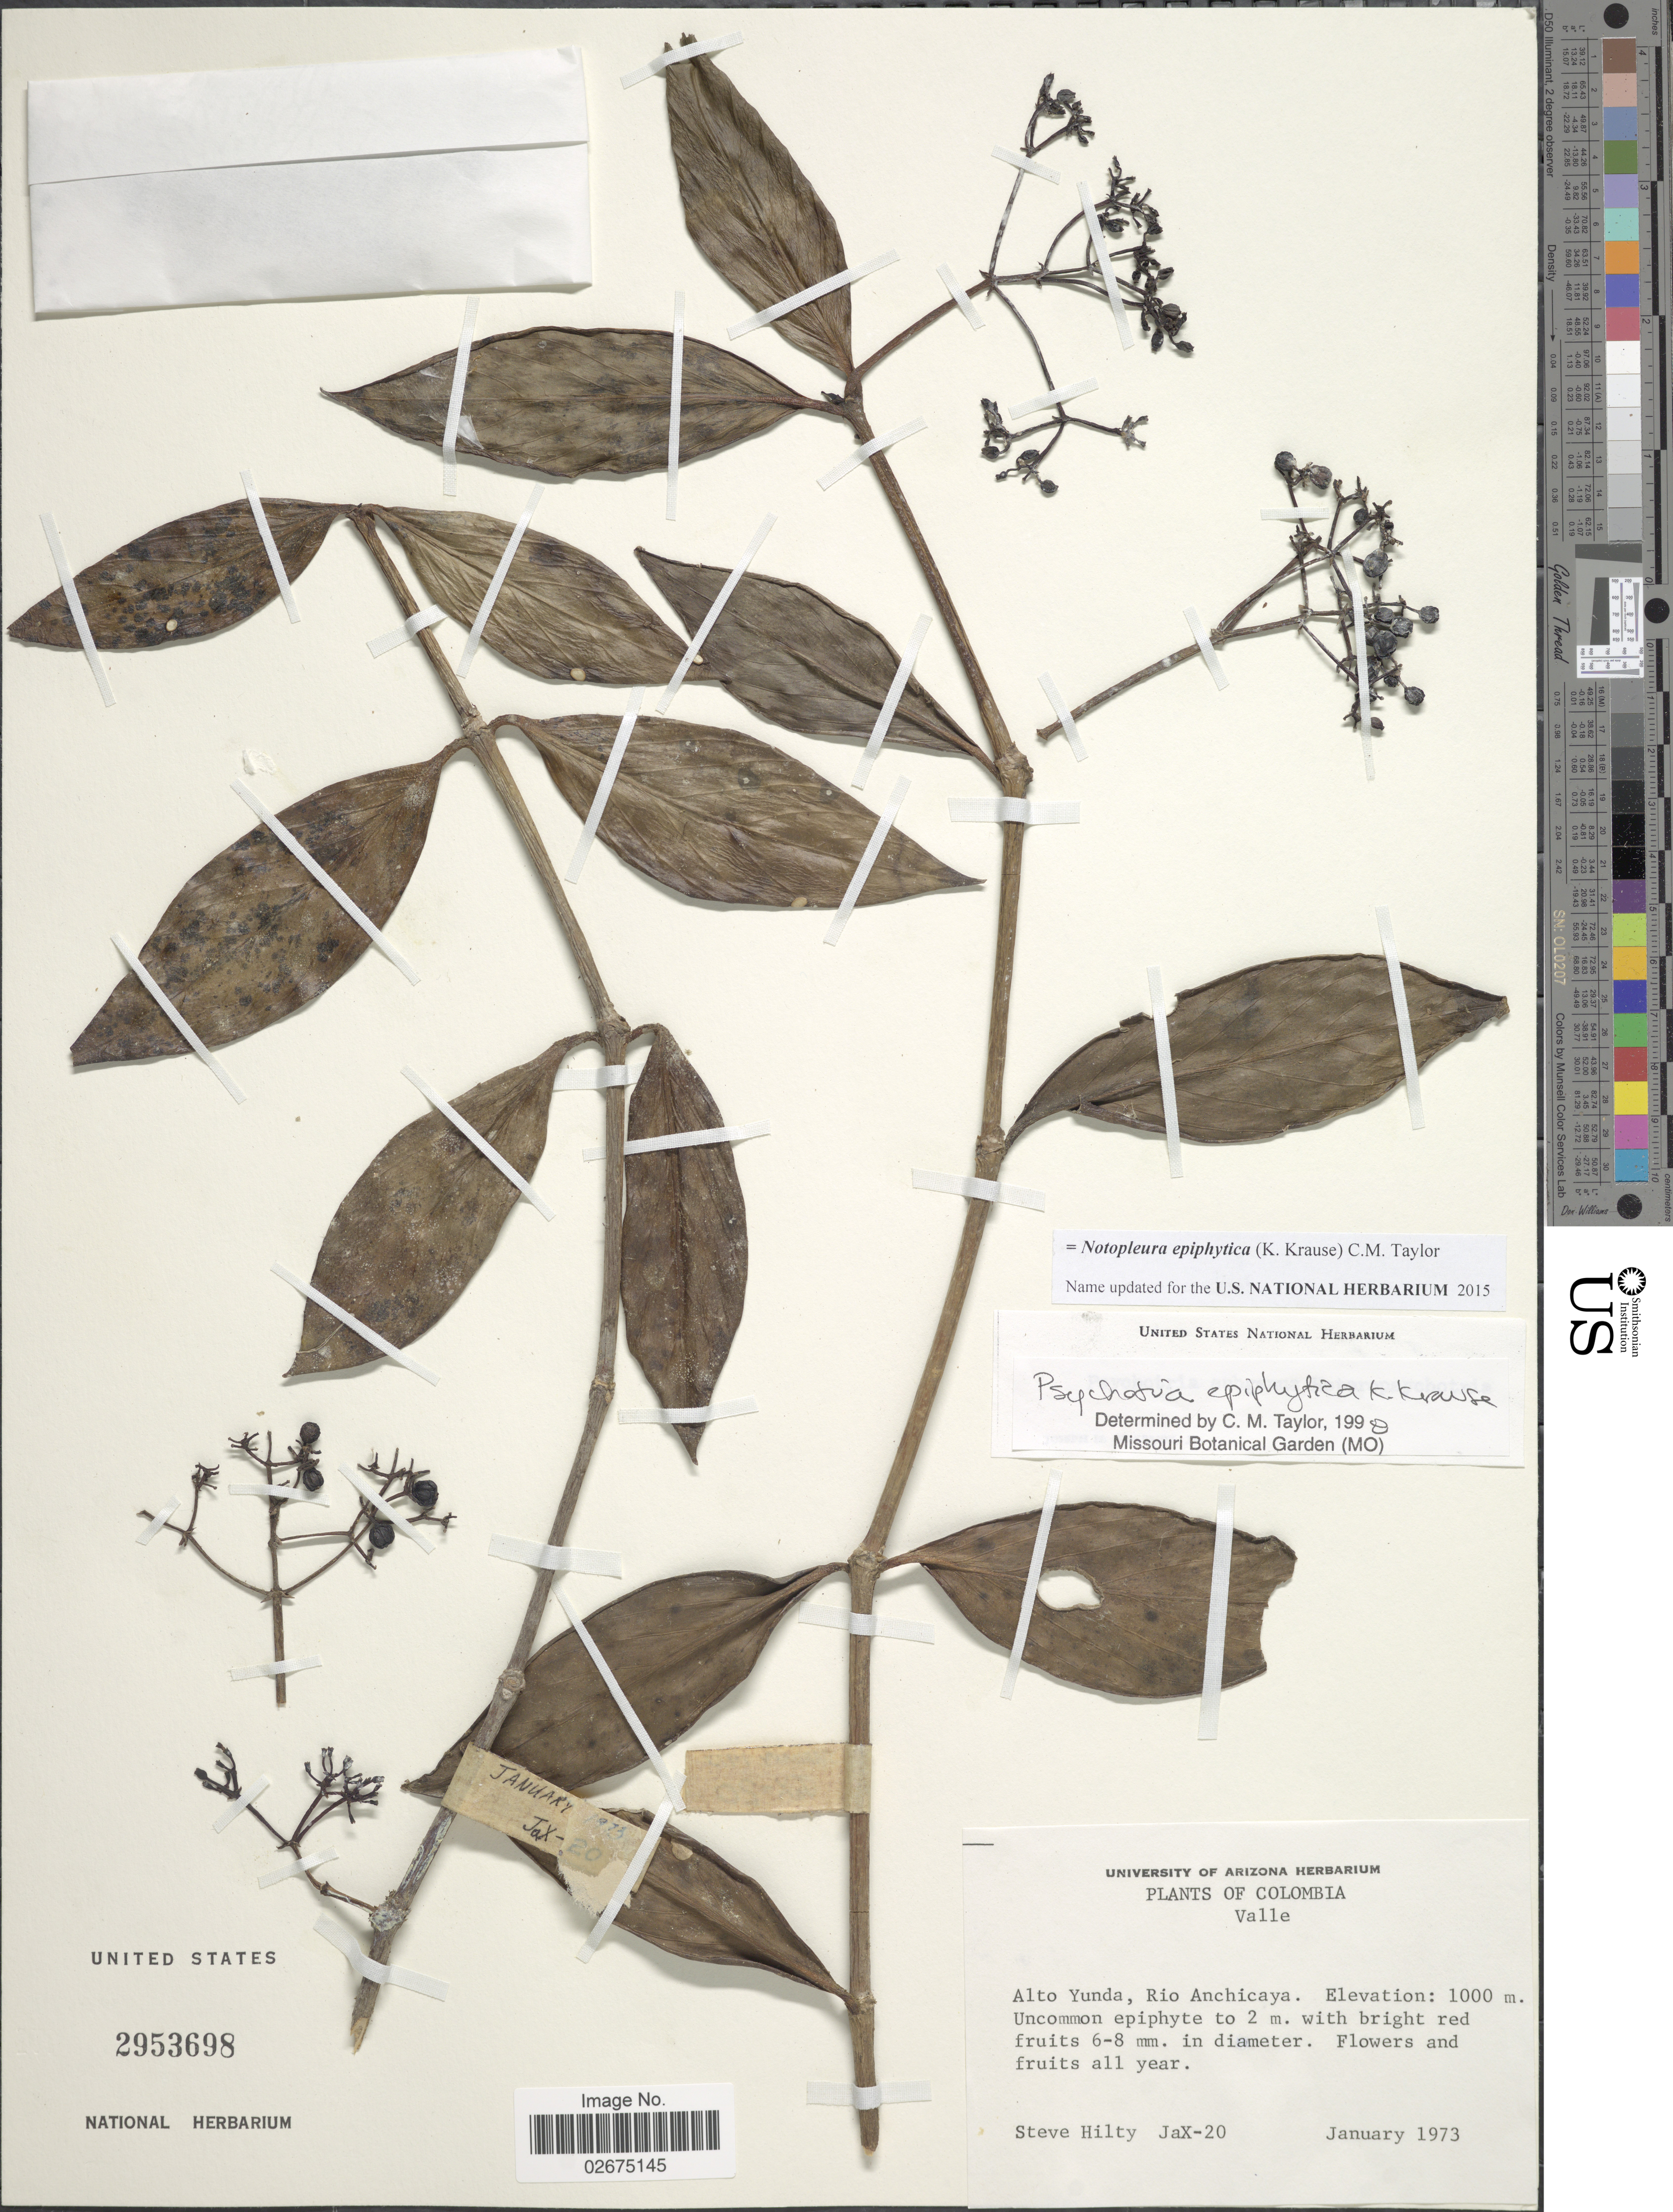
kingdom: Plantae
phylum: Tracheophyta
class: Magnoliopsida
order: Gentianales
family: Rubiaceae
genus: Notopleura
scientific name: Notopleura epiphytica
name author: (K. Krause) C.M. Taylor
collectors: S. Hilty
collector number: JaX-20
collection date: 1973-01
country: Colombia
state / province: Valle del Cauca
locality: Valle. Alto Yunda, Rio Anchicaya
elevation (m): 1000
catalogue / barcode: US 2953698